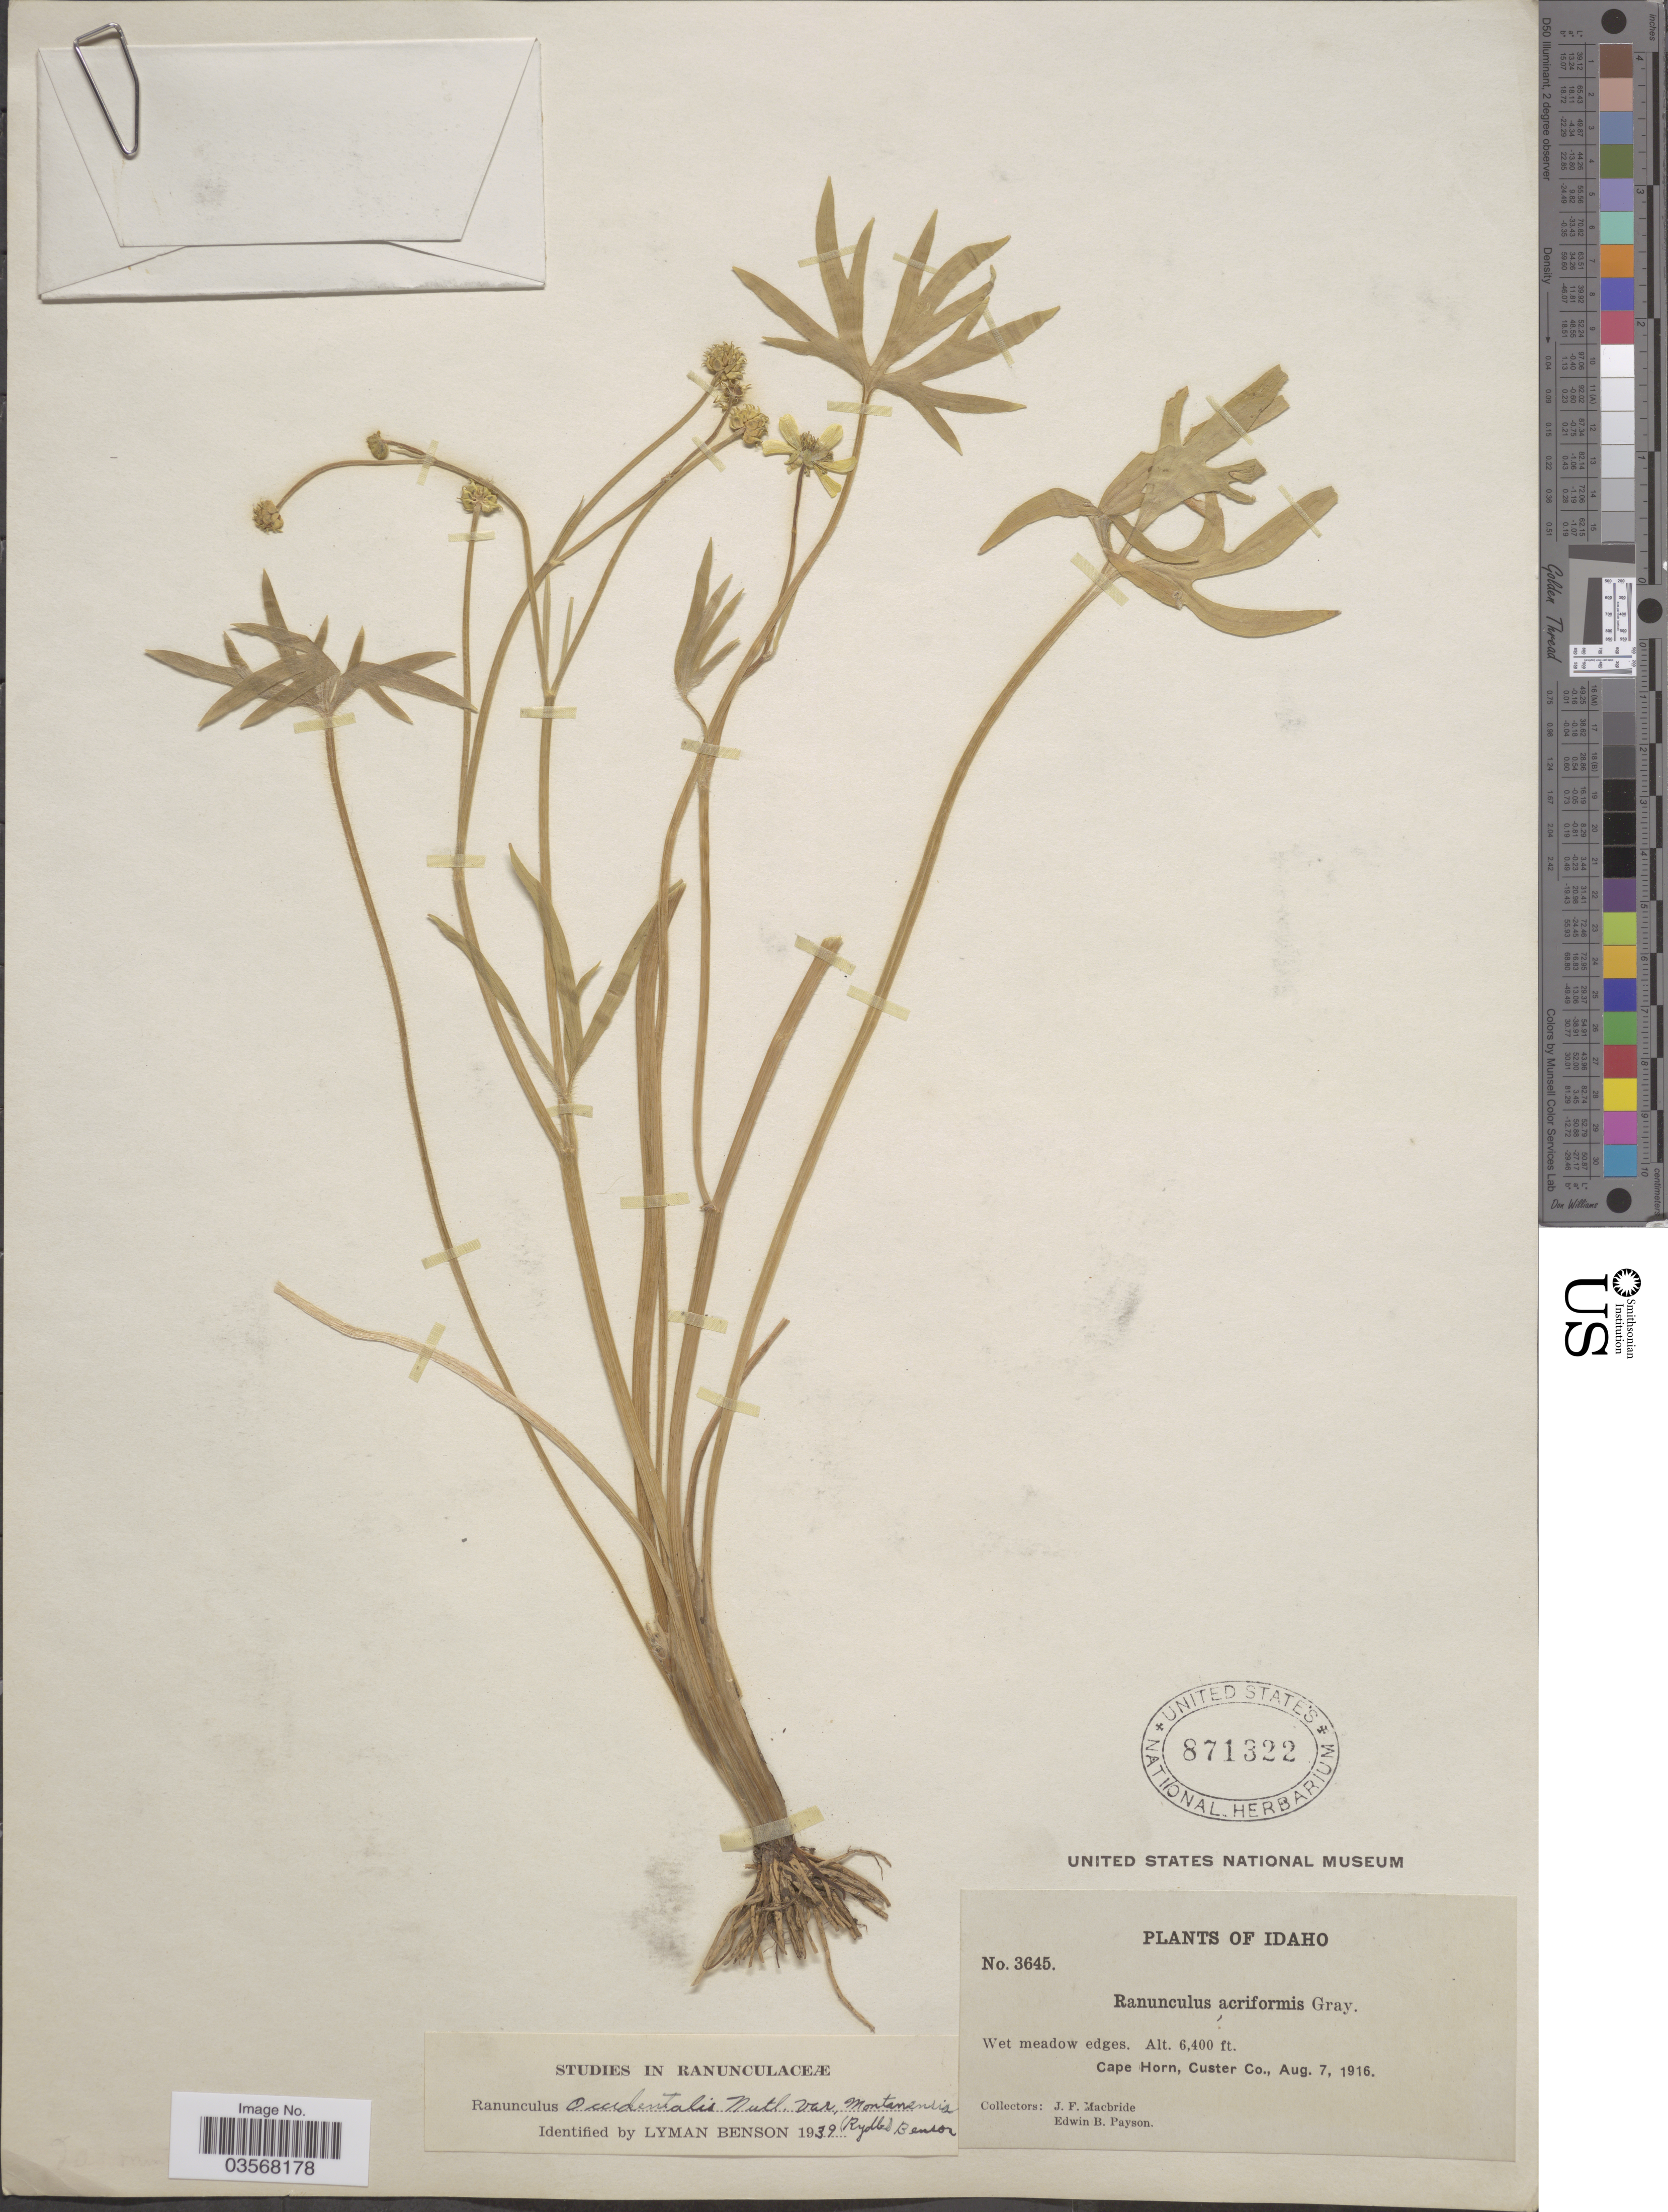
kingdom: Plantae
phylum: Tracheophyta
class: Magnoliopsida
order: Ranunculales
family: Ranunculaceae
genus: Ranunculus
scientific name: Ranunculus occidentalis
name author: Nutt.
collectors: J. F. Macbride & E. B. Payson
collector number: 3645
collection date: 1916-08-07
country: United States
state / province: Idaho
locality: Cape Horn, Custer Co.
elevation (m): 1951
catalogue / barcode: US 871322